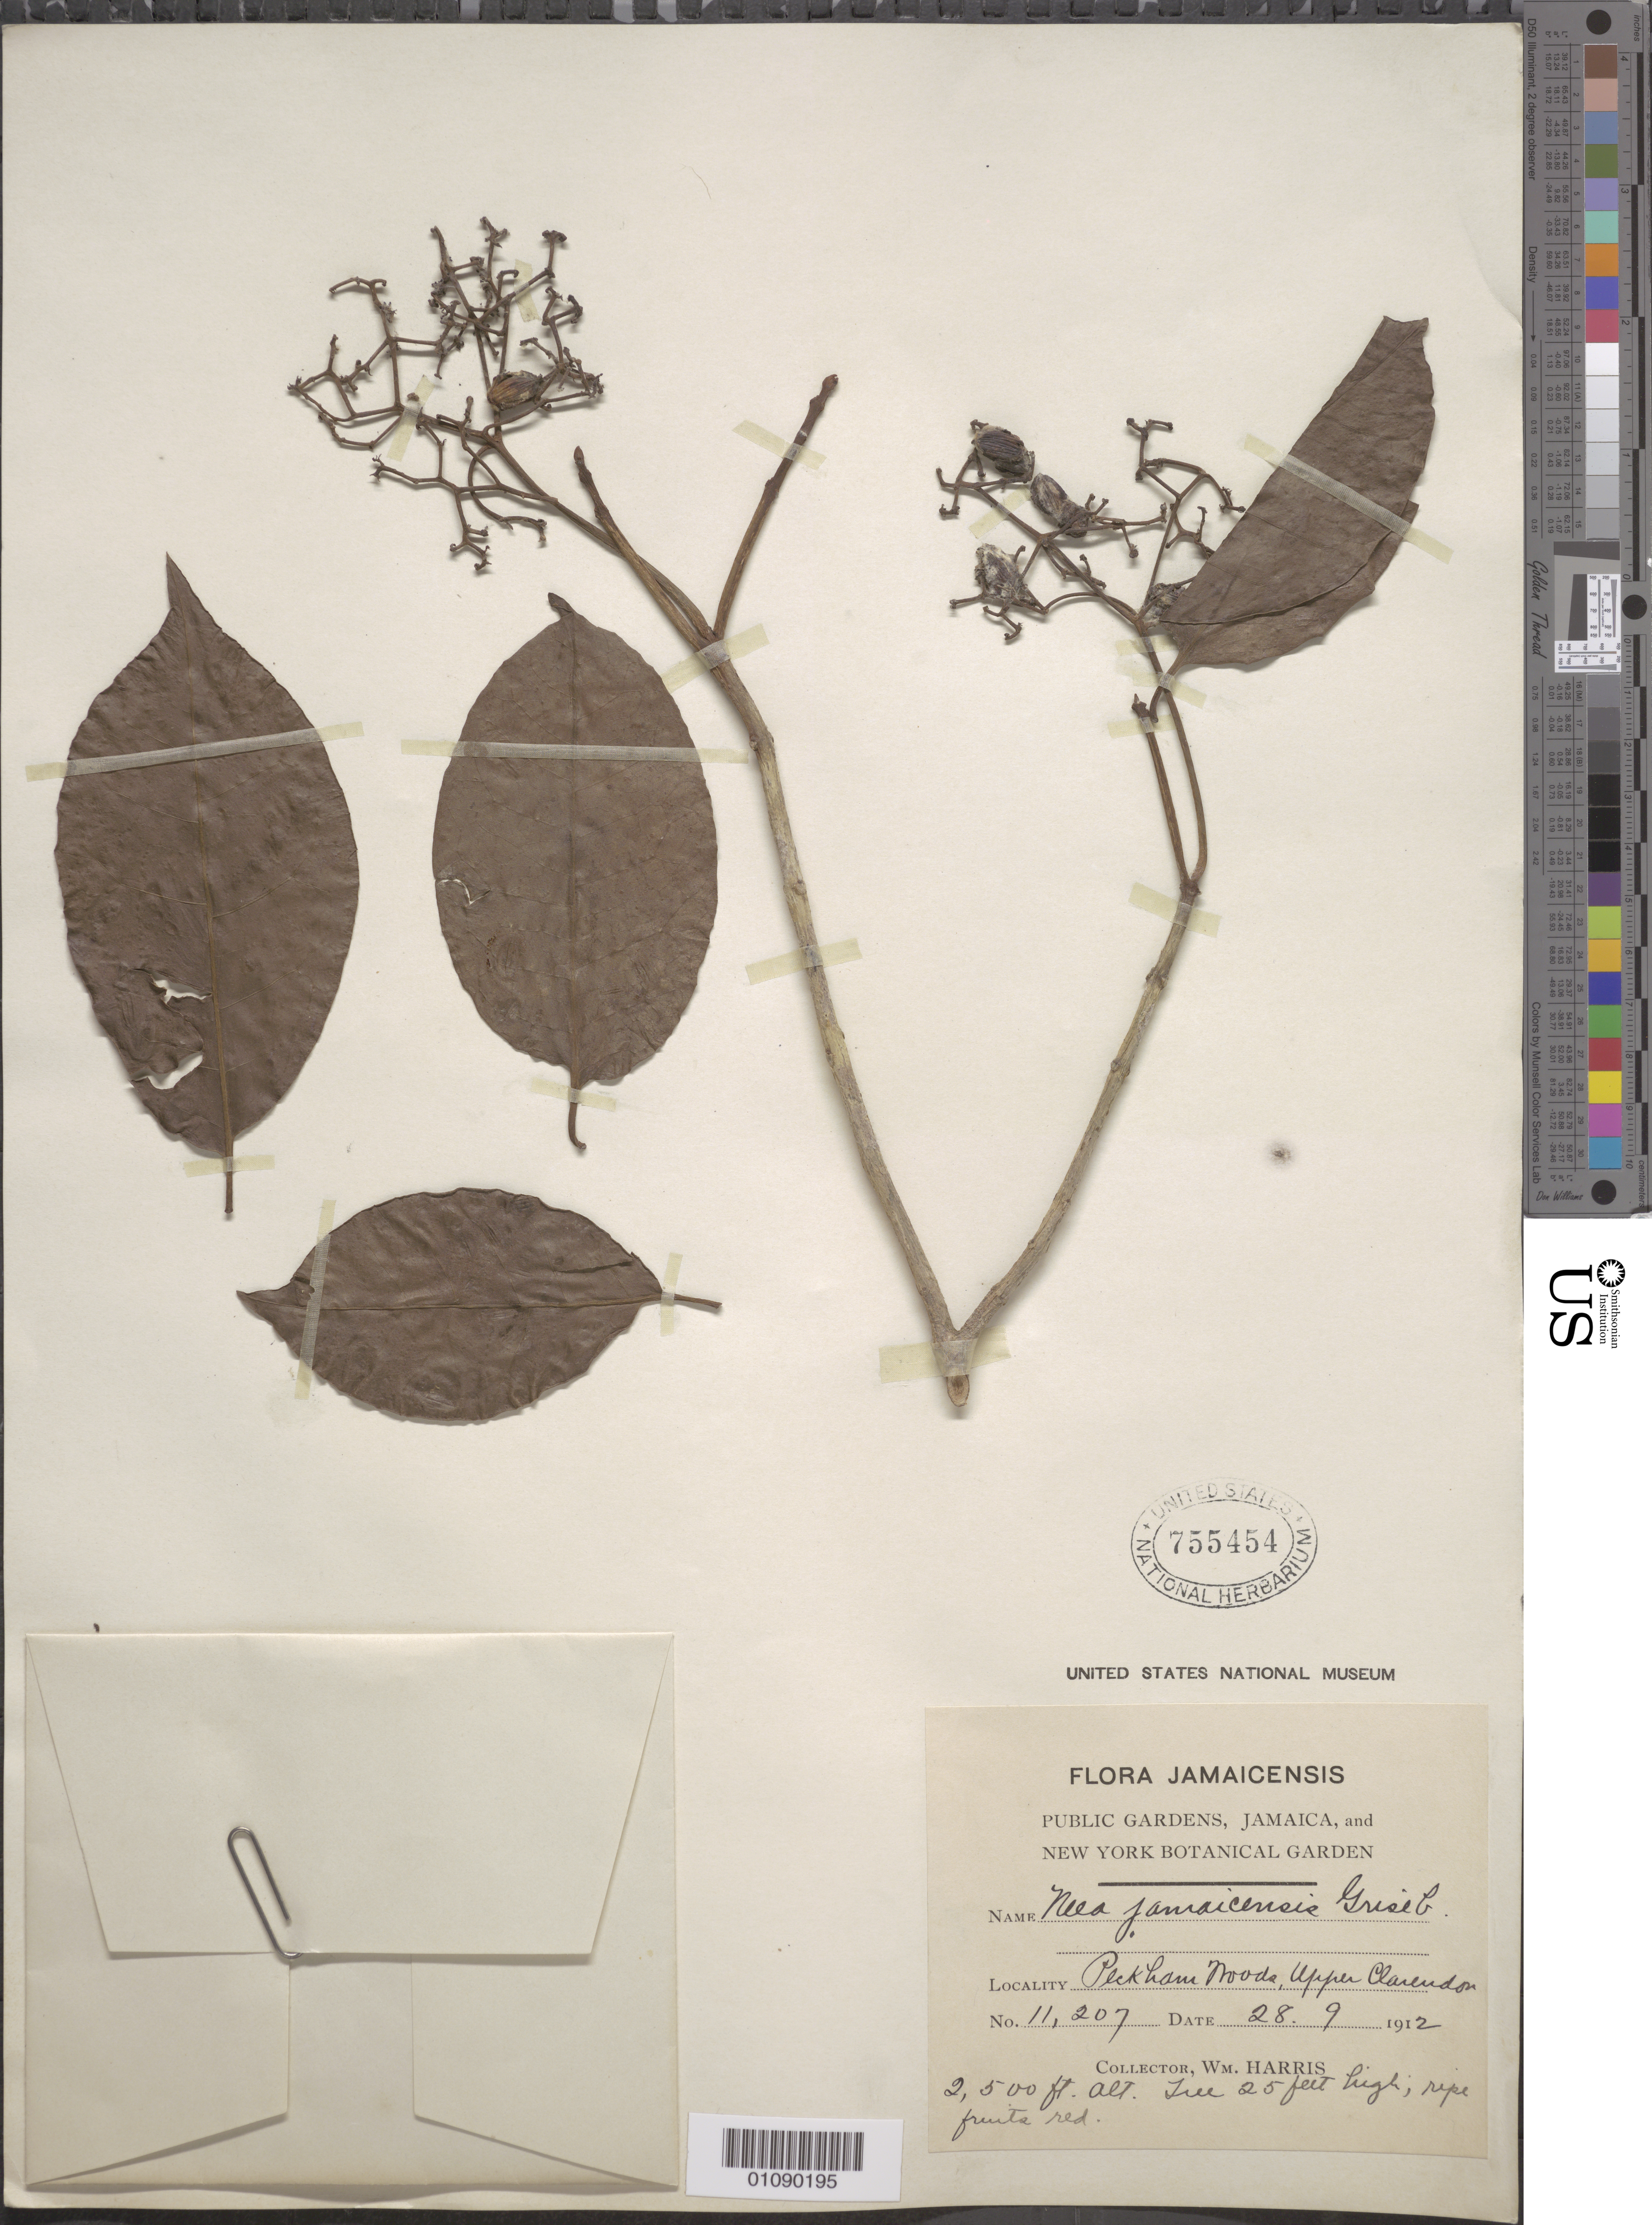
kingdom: Plantae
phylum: Tracheophyta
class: Magnoliopsida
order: Caryophyllales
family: Nyctaginaceae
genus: Neea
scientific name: Neea jamaicensis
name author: Griseb.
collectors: W. Harris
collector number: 11207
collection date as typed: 28 Sep 1912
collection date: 1912-09-28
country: Jamaica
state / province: Clarendon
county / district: Peckham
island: Jamaica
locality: Upper Clarendon, Peckham Woods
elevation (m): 762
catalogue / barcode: US 755454